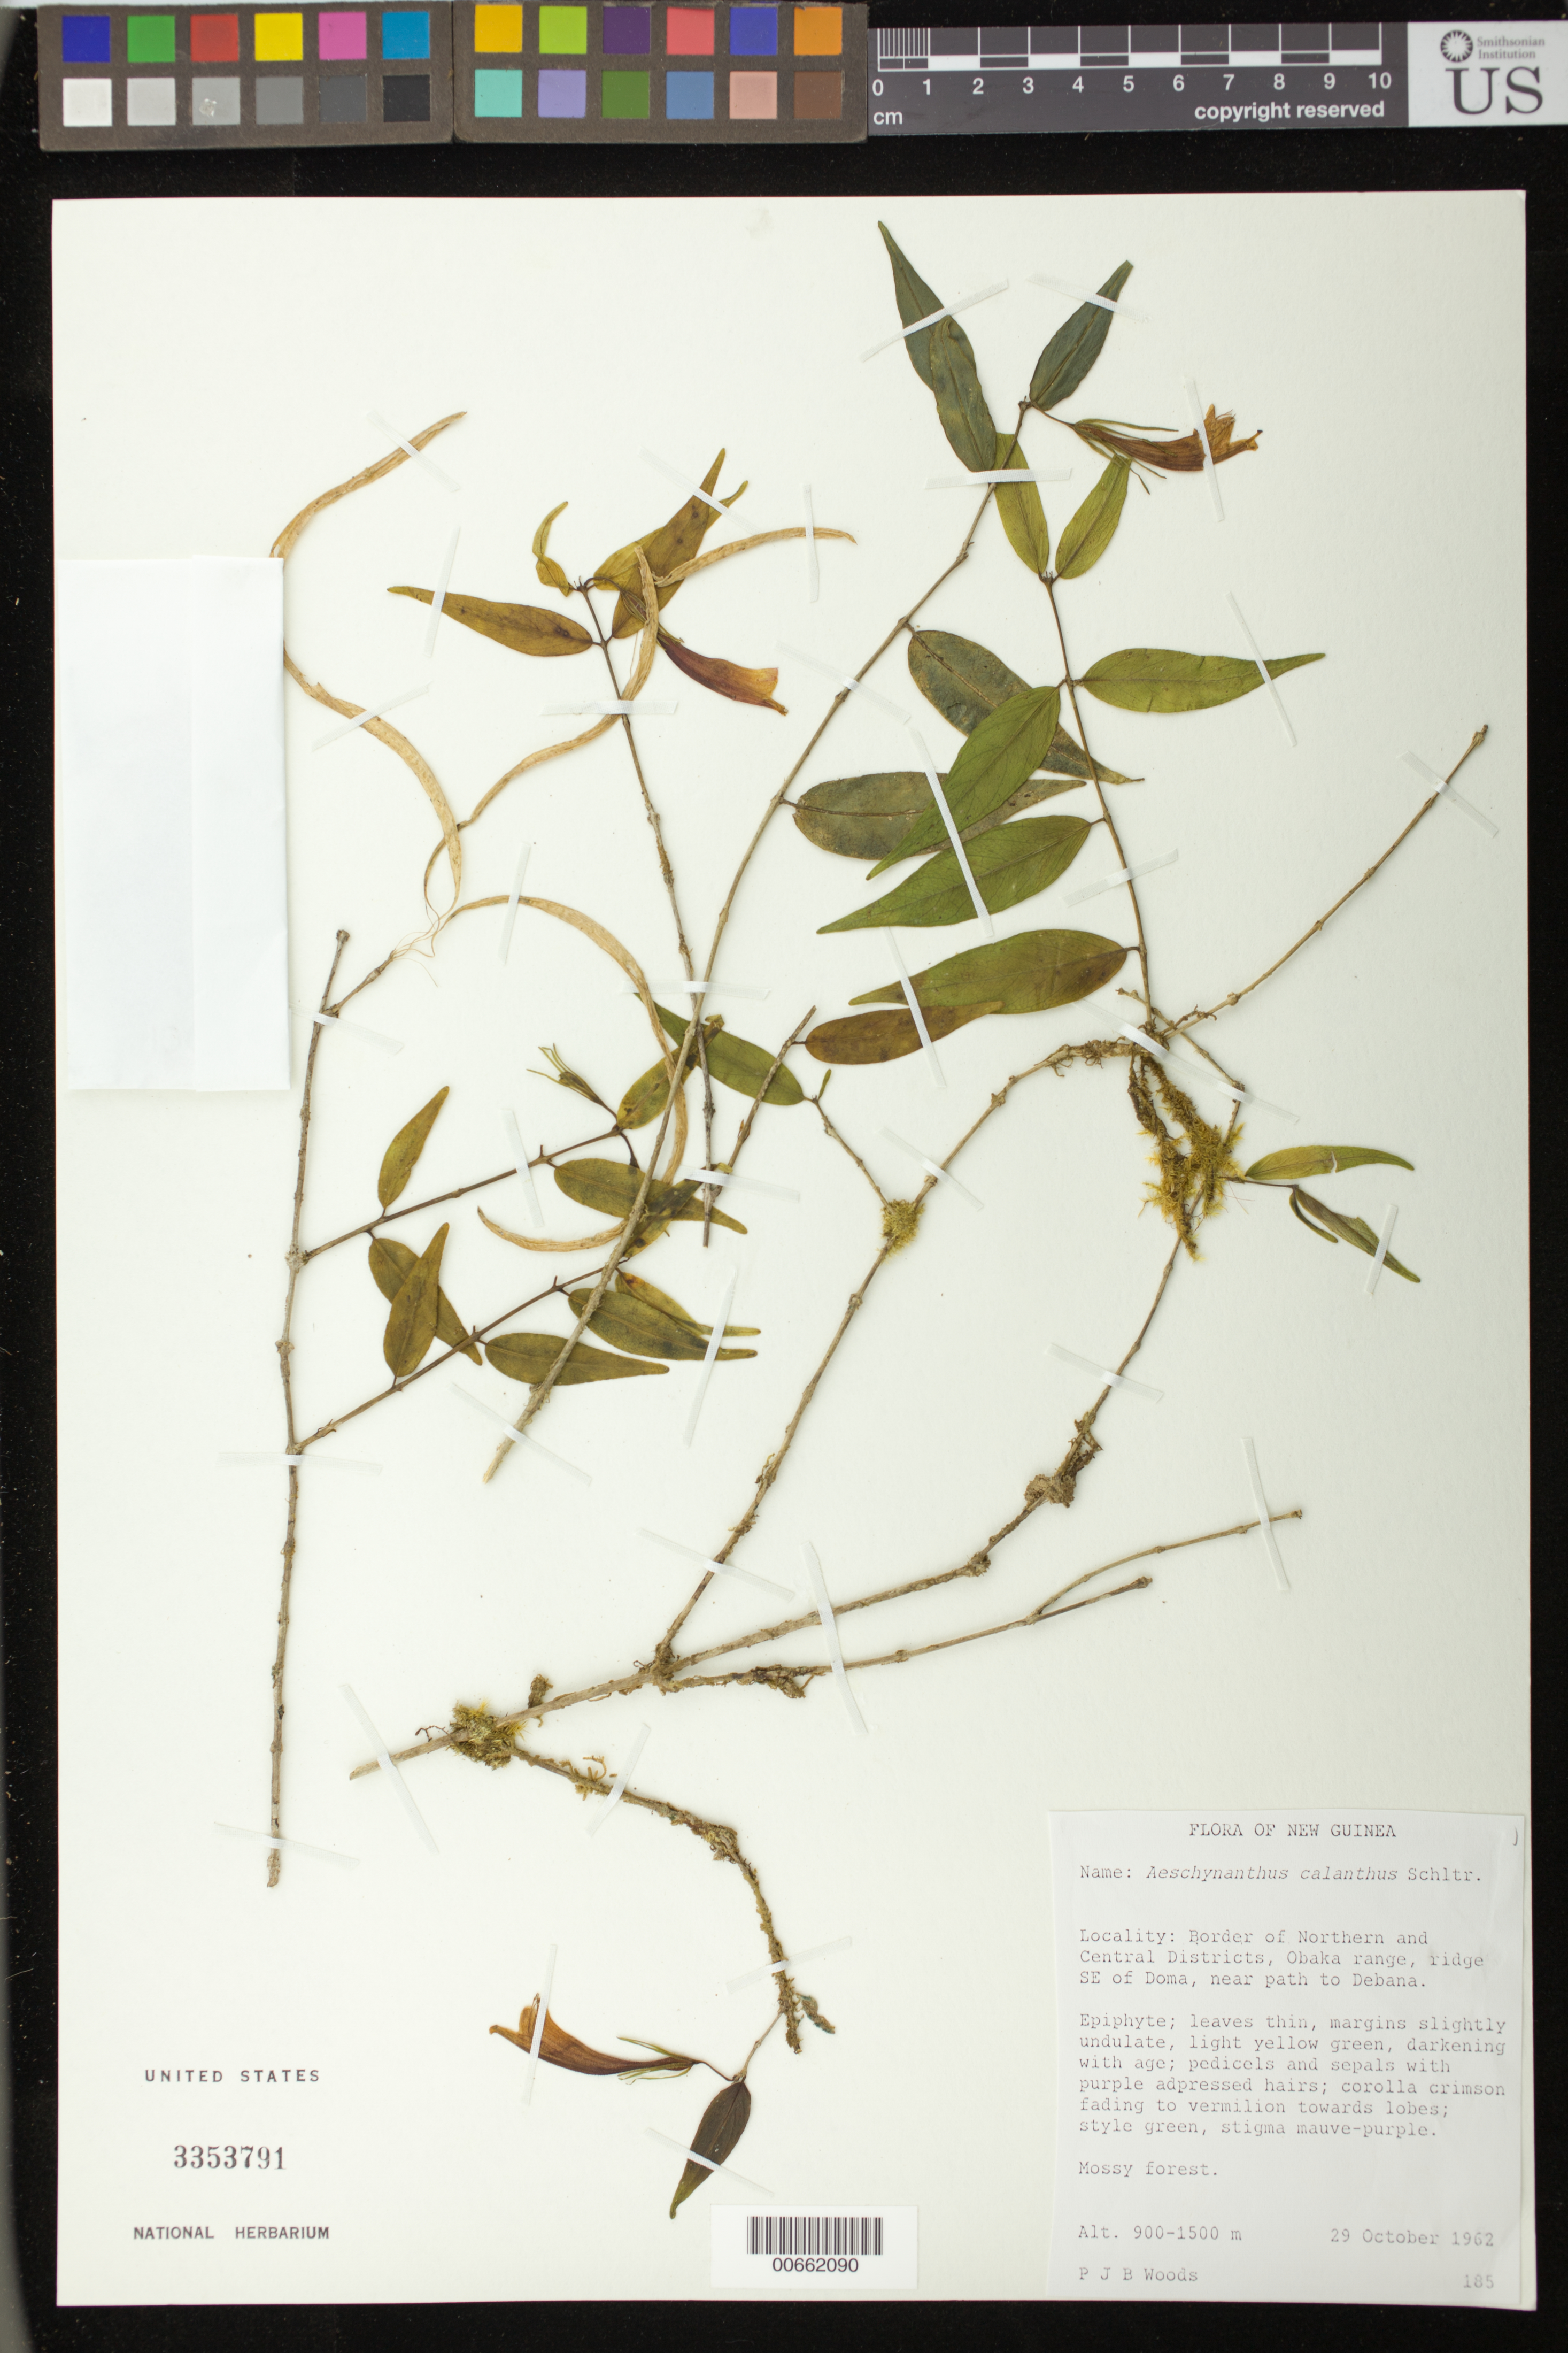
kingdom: Plantae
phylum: Tracheophyta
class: Magnoliopsida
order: Lamiales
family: Gesneriaceae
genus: Aeschynanthus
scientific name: Aeschynanthus calanthus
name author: Schltr.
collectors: P. Woods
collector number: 185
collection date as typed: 29 Oct 1962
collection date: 1962-10-29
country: Papua New Guinea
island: New Guinea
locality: Border of Northern and Central Districts, Obaka range, ridge SE of Doma, near path to Debana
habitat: Mossy forest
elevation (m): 900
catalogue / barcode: US 3353791